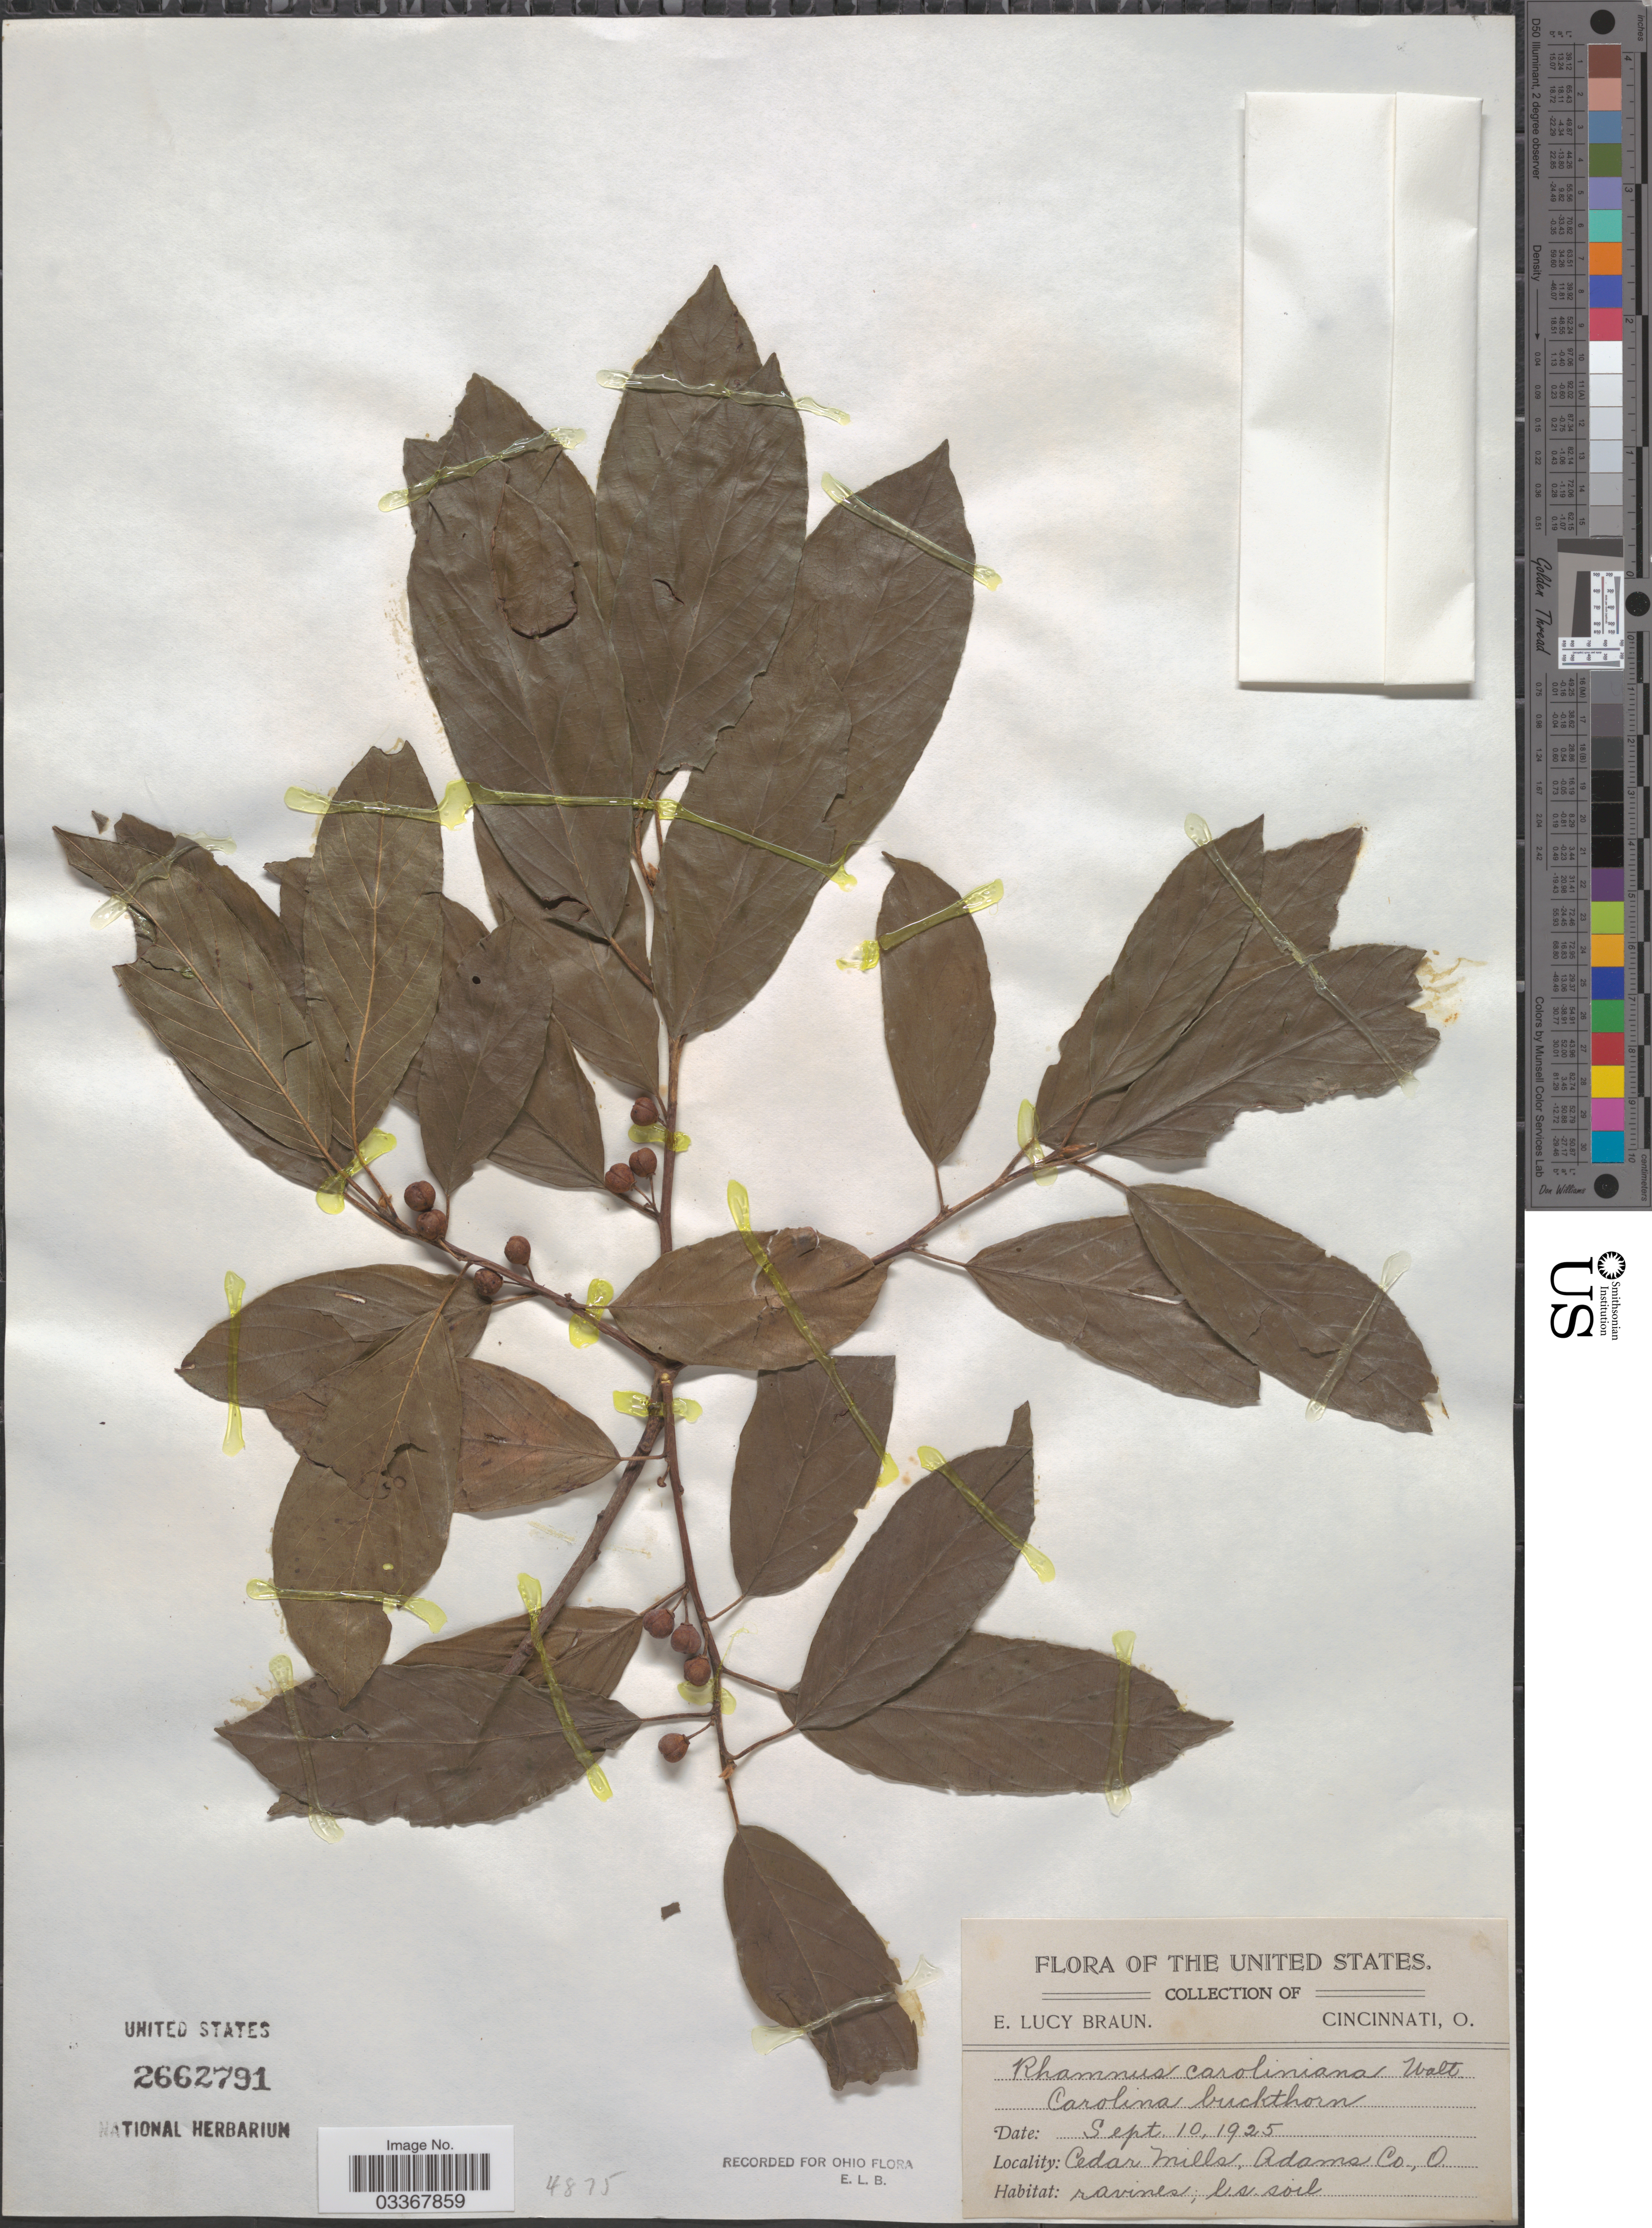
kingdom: Plantae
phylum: Tracheophyta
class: Magnoliopsida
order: Rosales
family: Rhamnaceae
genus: Frangula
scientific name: Frangula caroliniana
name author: (Walter) A. Gray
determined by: Strong, Mark T., (BOT), Smithsonian Institution - National Museum of Natural History (UNITED STATES)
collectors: E. L. Braun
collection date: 1925-09-10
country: United States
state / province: Ohio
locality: Cedar Mills, Adams Co.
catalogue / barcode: US 2662791